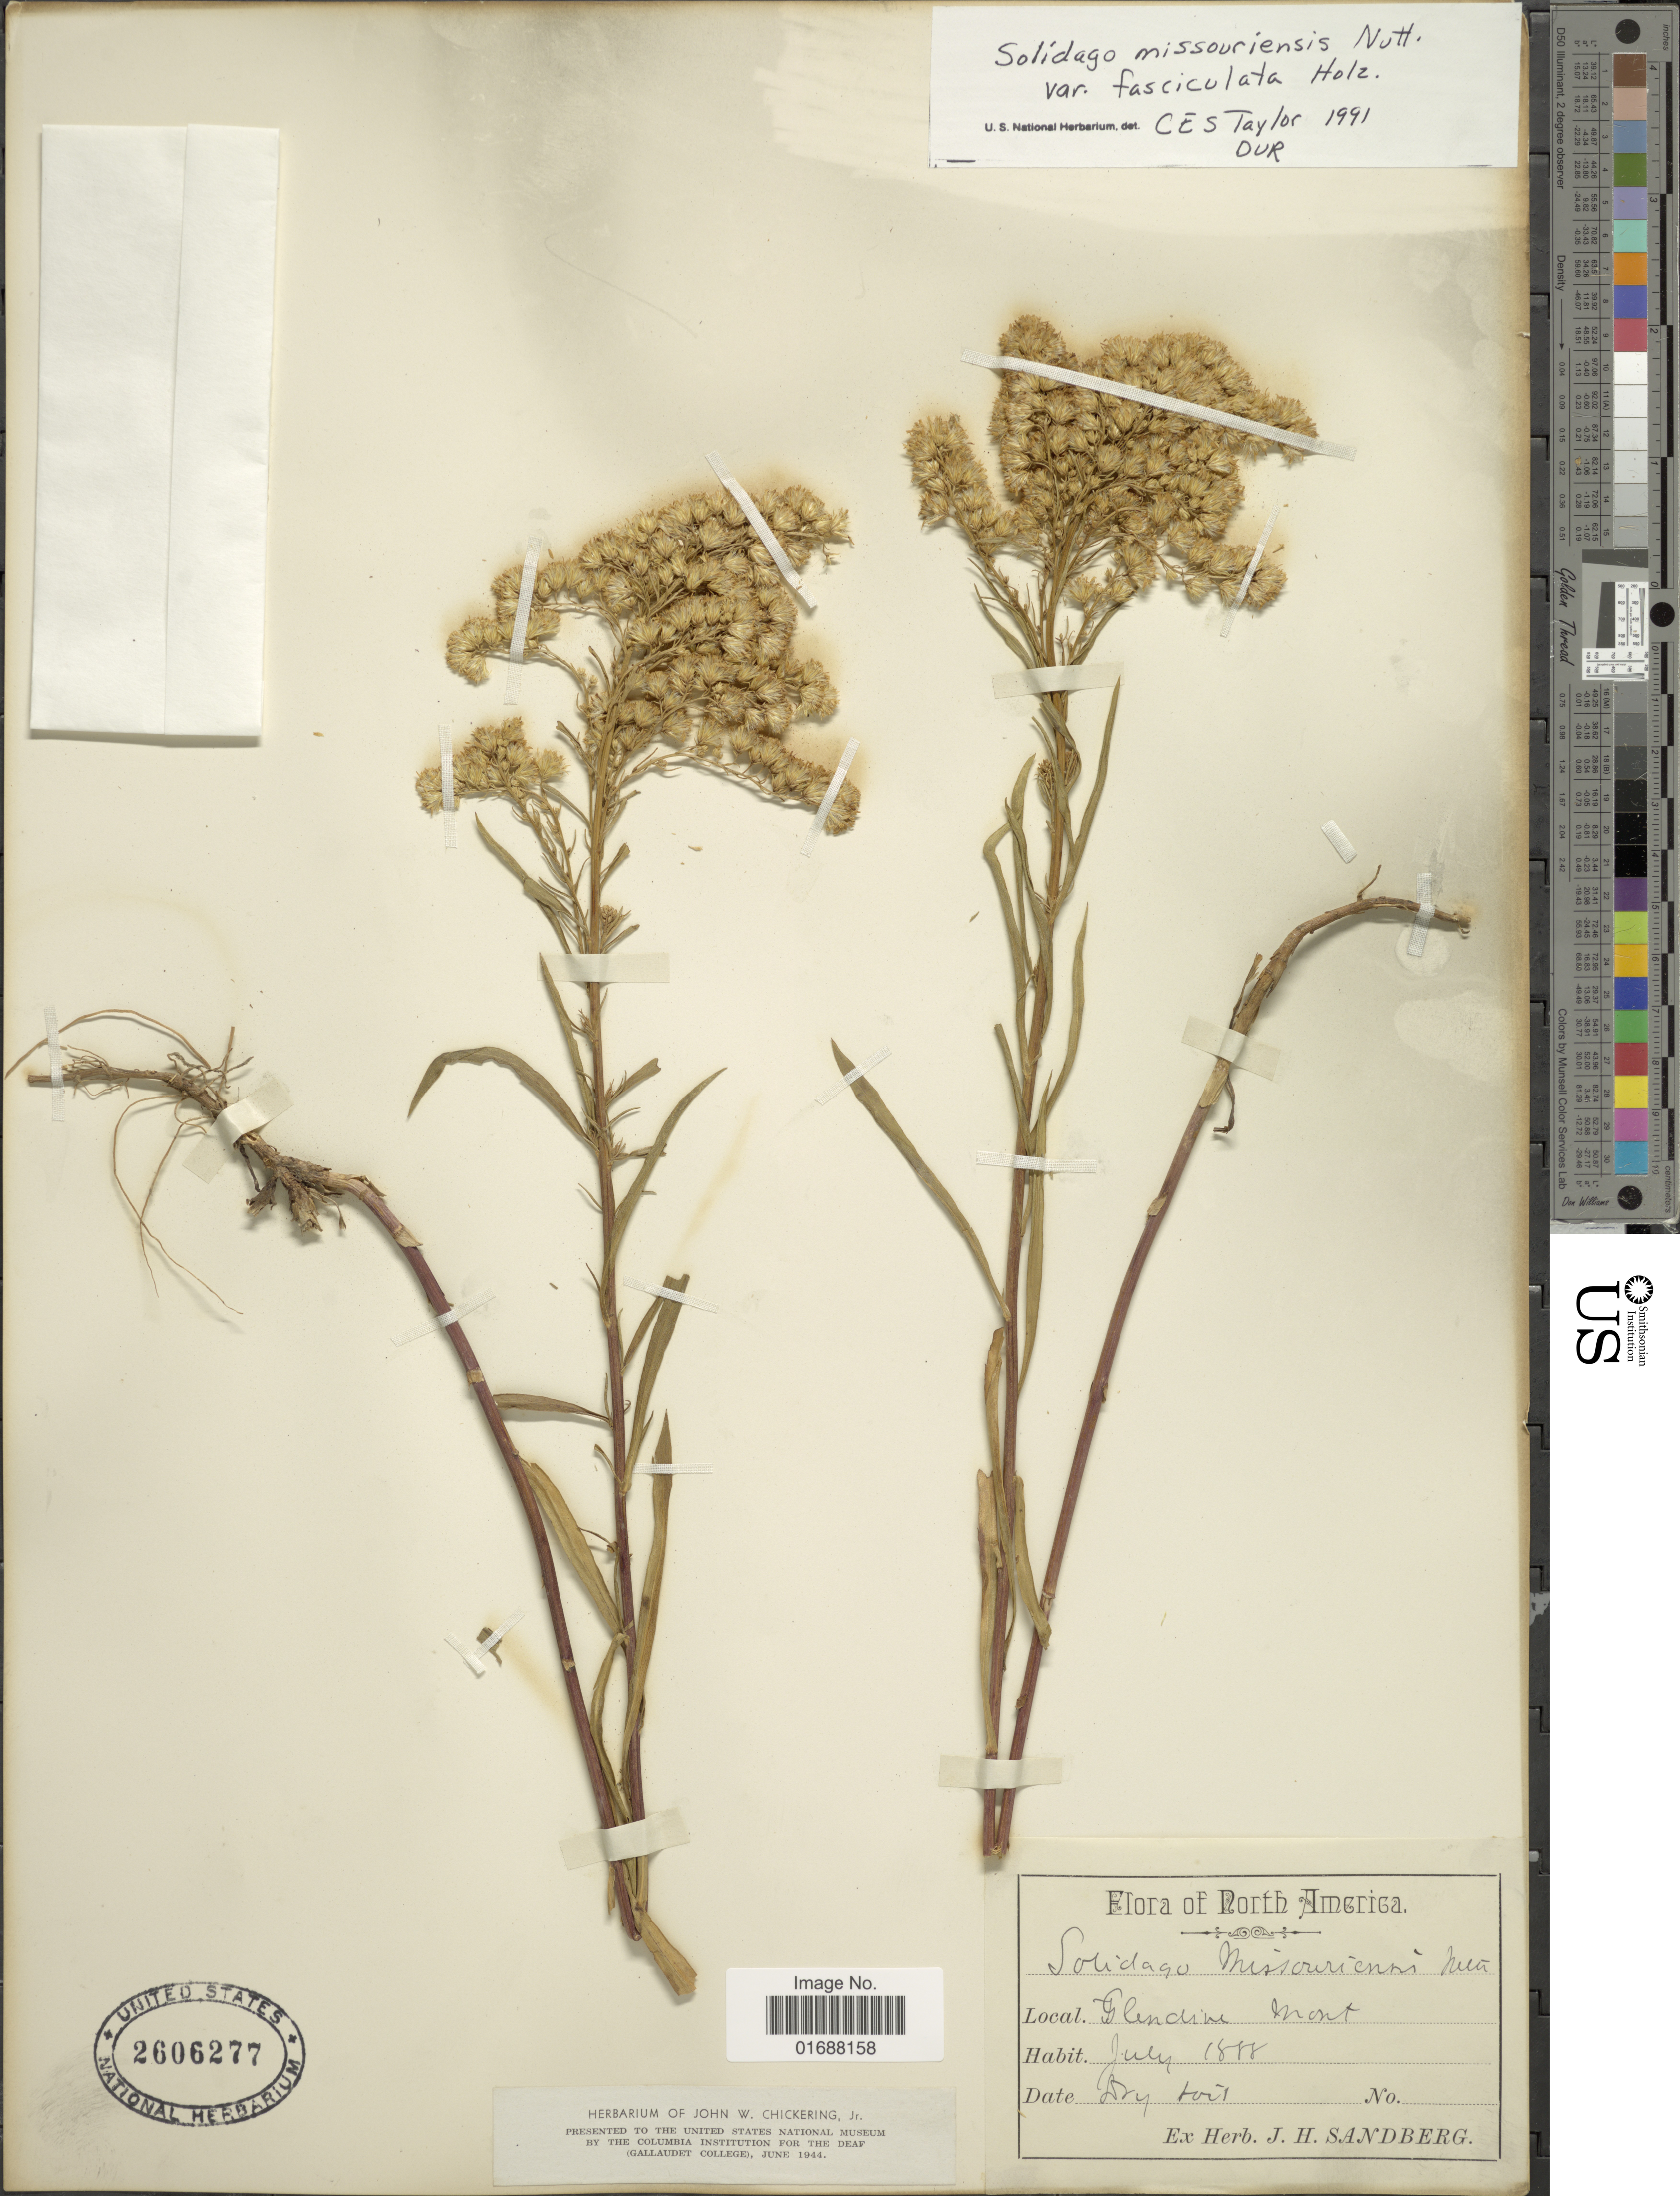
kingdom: Plantae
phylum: Tracheophyta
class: Magnoliopsida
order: Asterales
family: Asteraceae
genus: Solidago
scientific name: Solidago missouriensis var. fasciculata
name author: Holz.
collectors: ex. herb. J. H. Sandberg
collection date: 1888-07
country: United States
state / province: Montana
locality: Glendine Mont.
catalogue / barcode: US 2606277